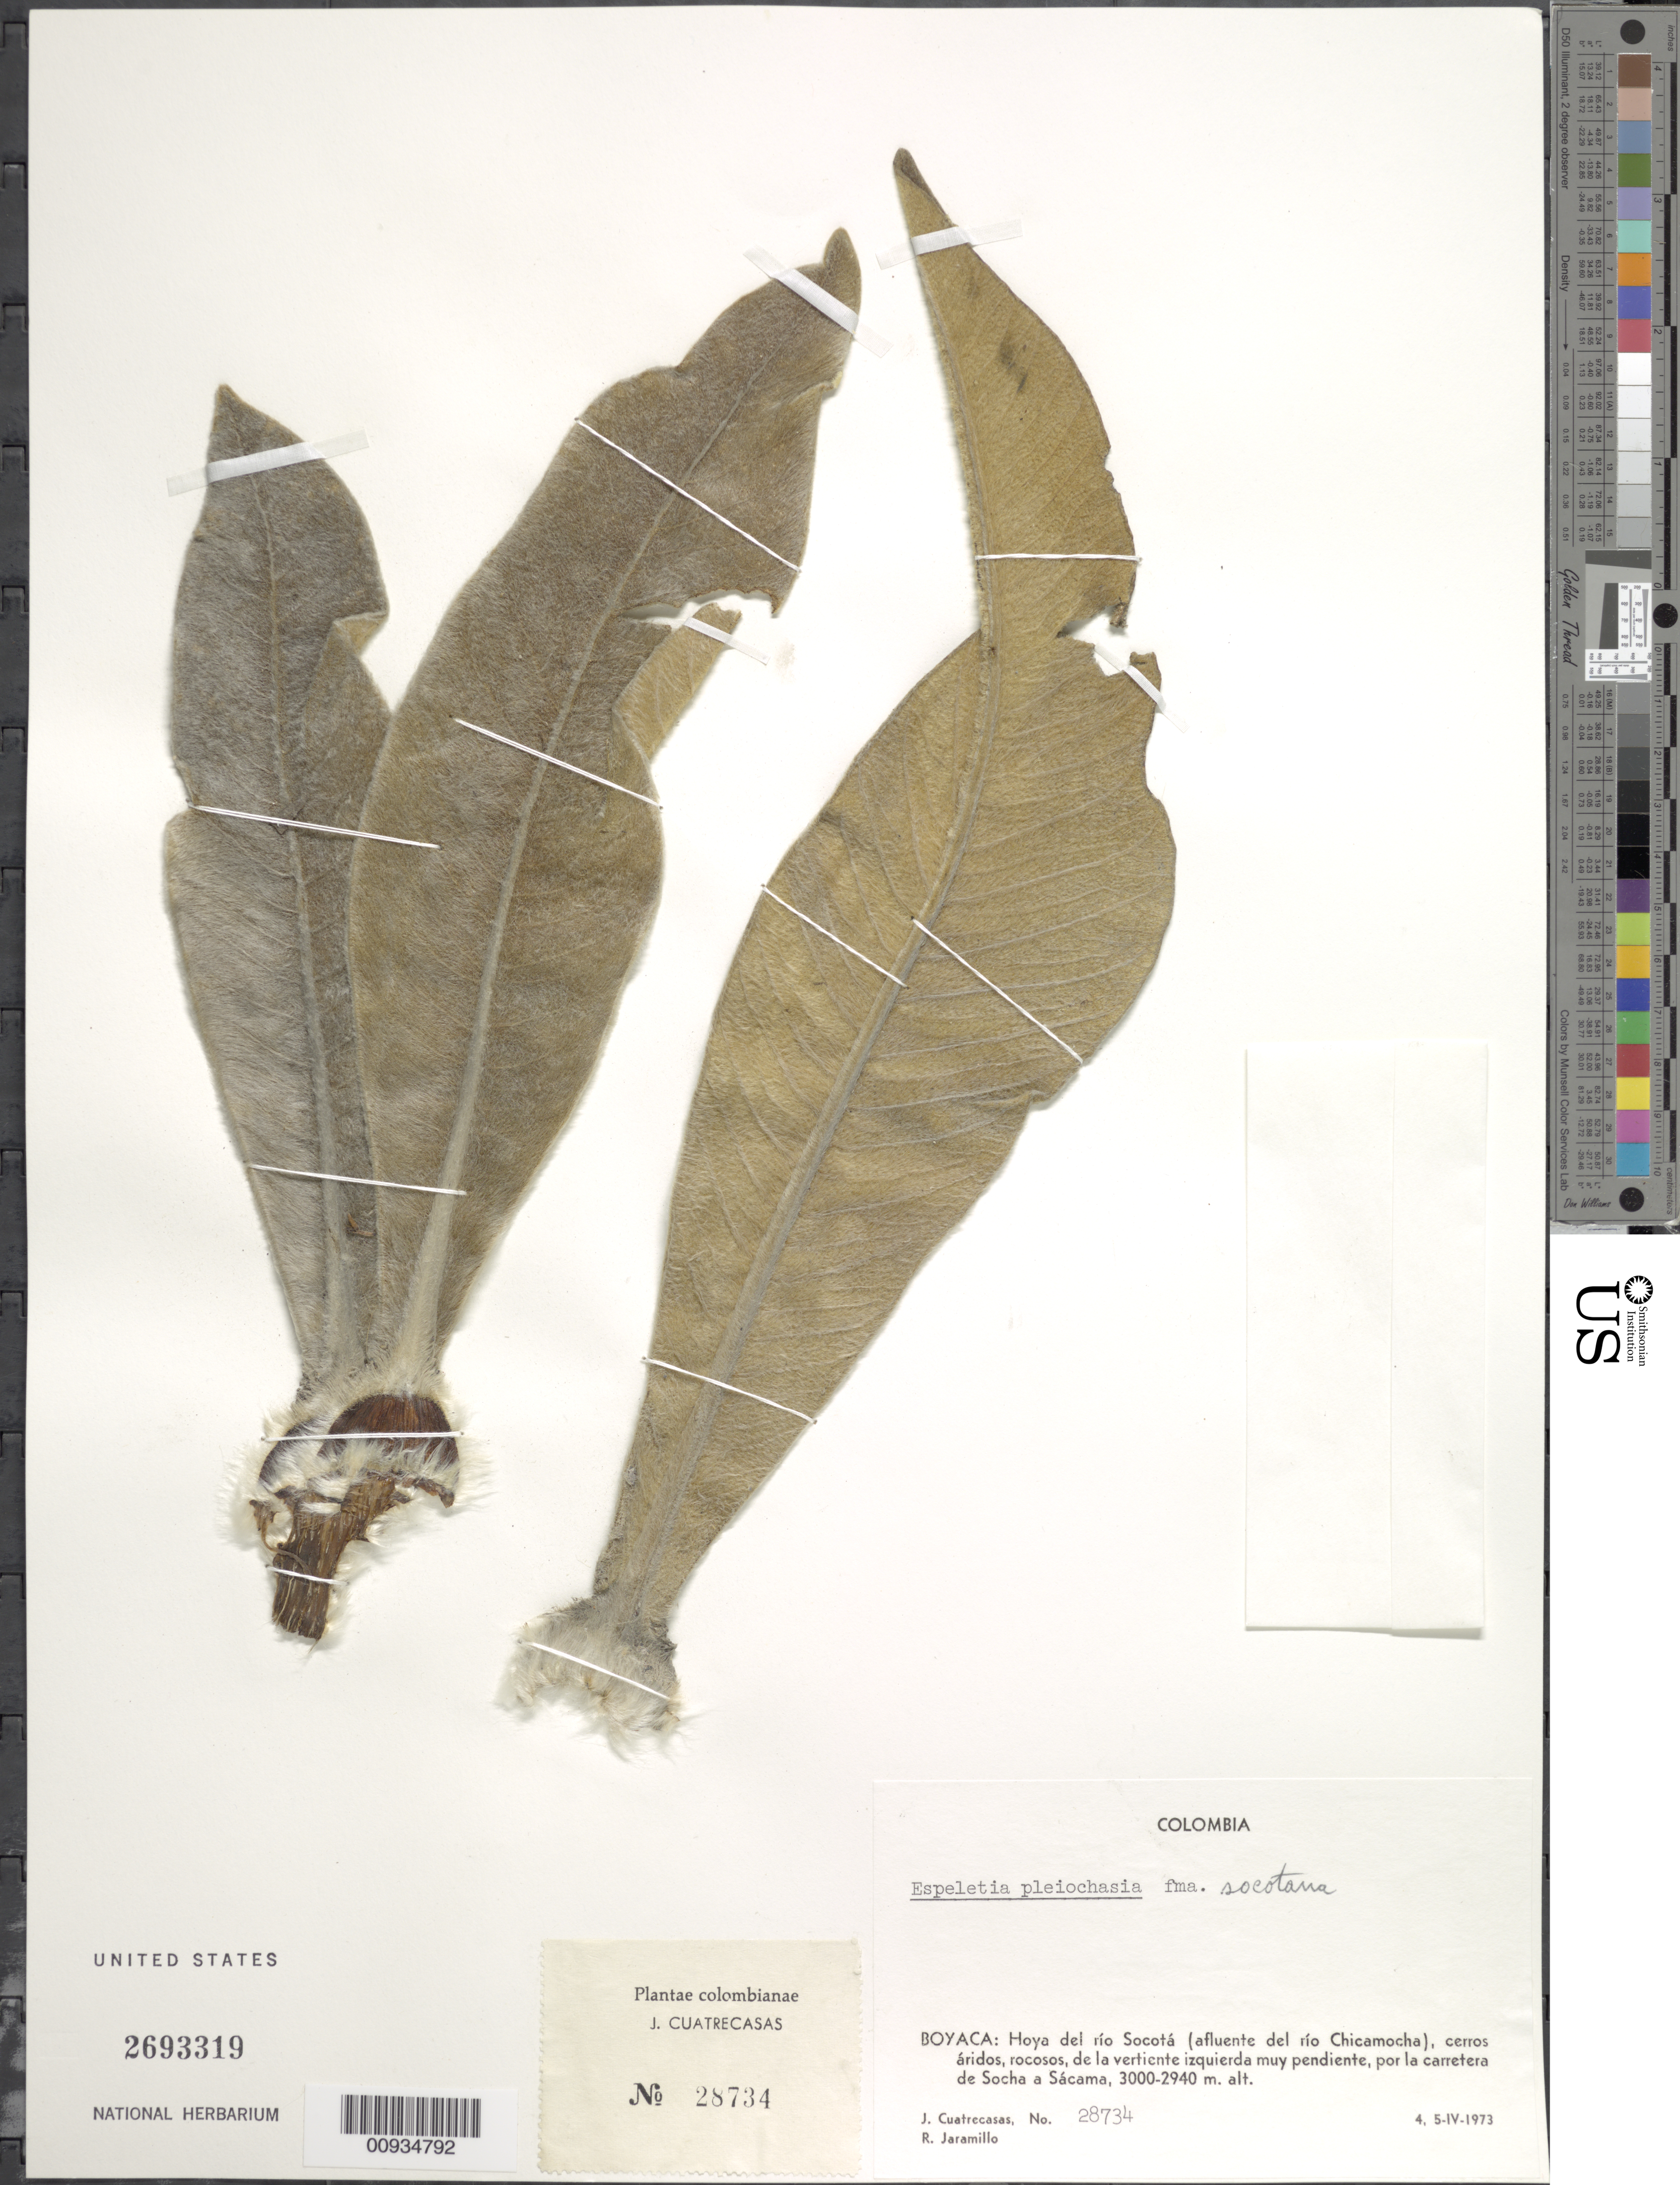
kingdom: Plantae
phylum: Tracheophyta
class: Magnoliopsida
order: Asterales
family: Asteraceae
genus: Espeletiopsis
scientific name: Espeletiopsis pleichasia var. socotana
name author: Cuatrec.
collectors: J. Cuatrecasas & R. Jaramillo M.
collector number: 28734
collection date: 1973-04-04/1973-04-05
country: Colombia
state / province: Boyacá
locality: Hoya del rio Socota (afluente del rio Chicamocha), por la carretera de Socha a Sacama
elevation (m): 2940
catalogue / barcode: US 2693319